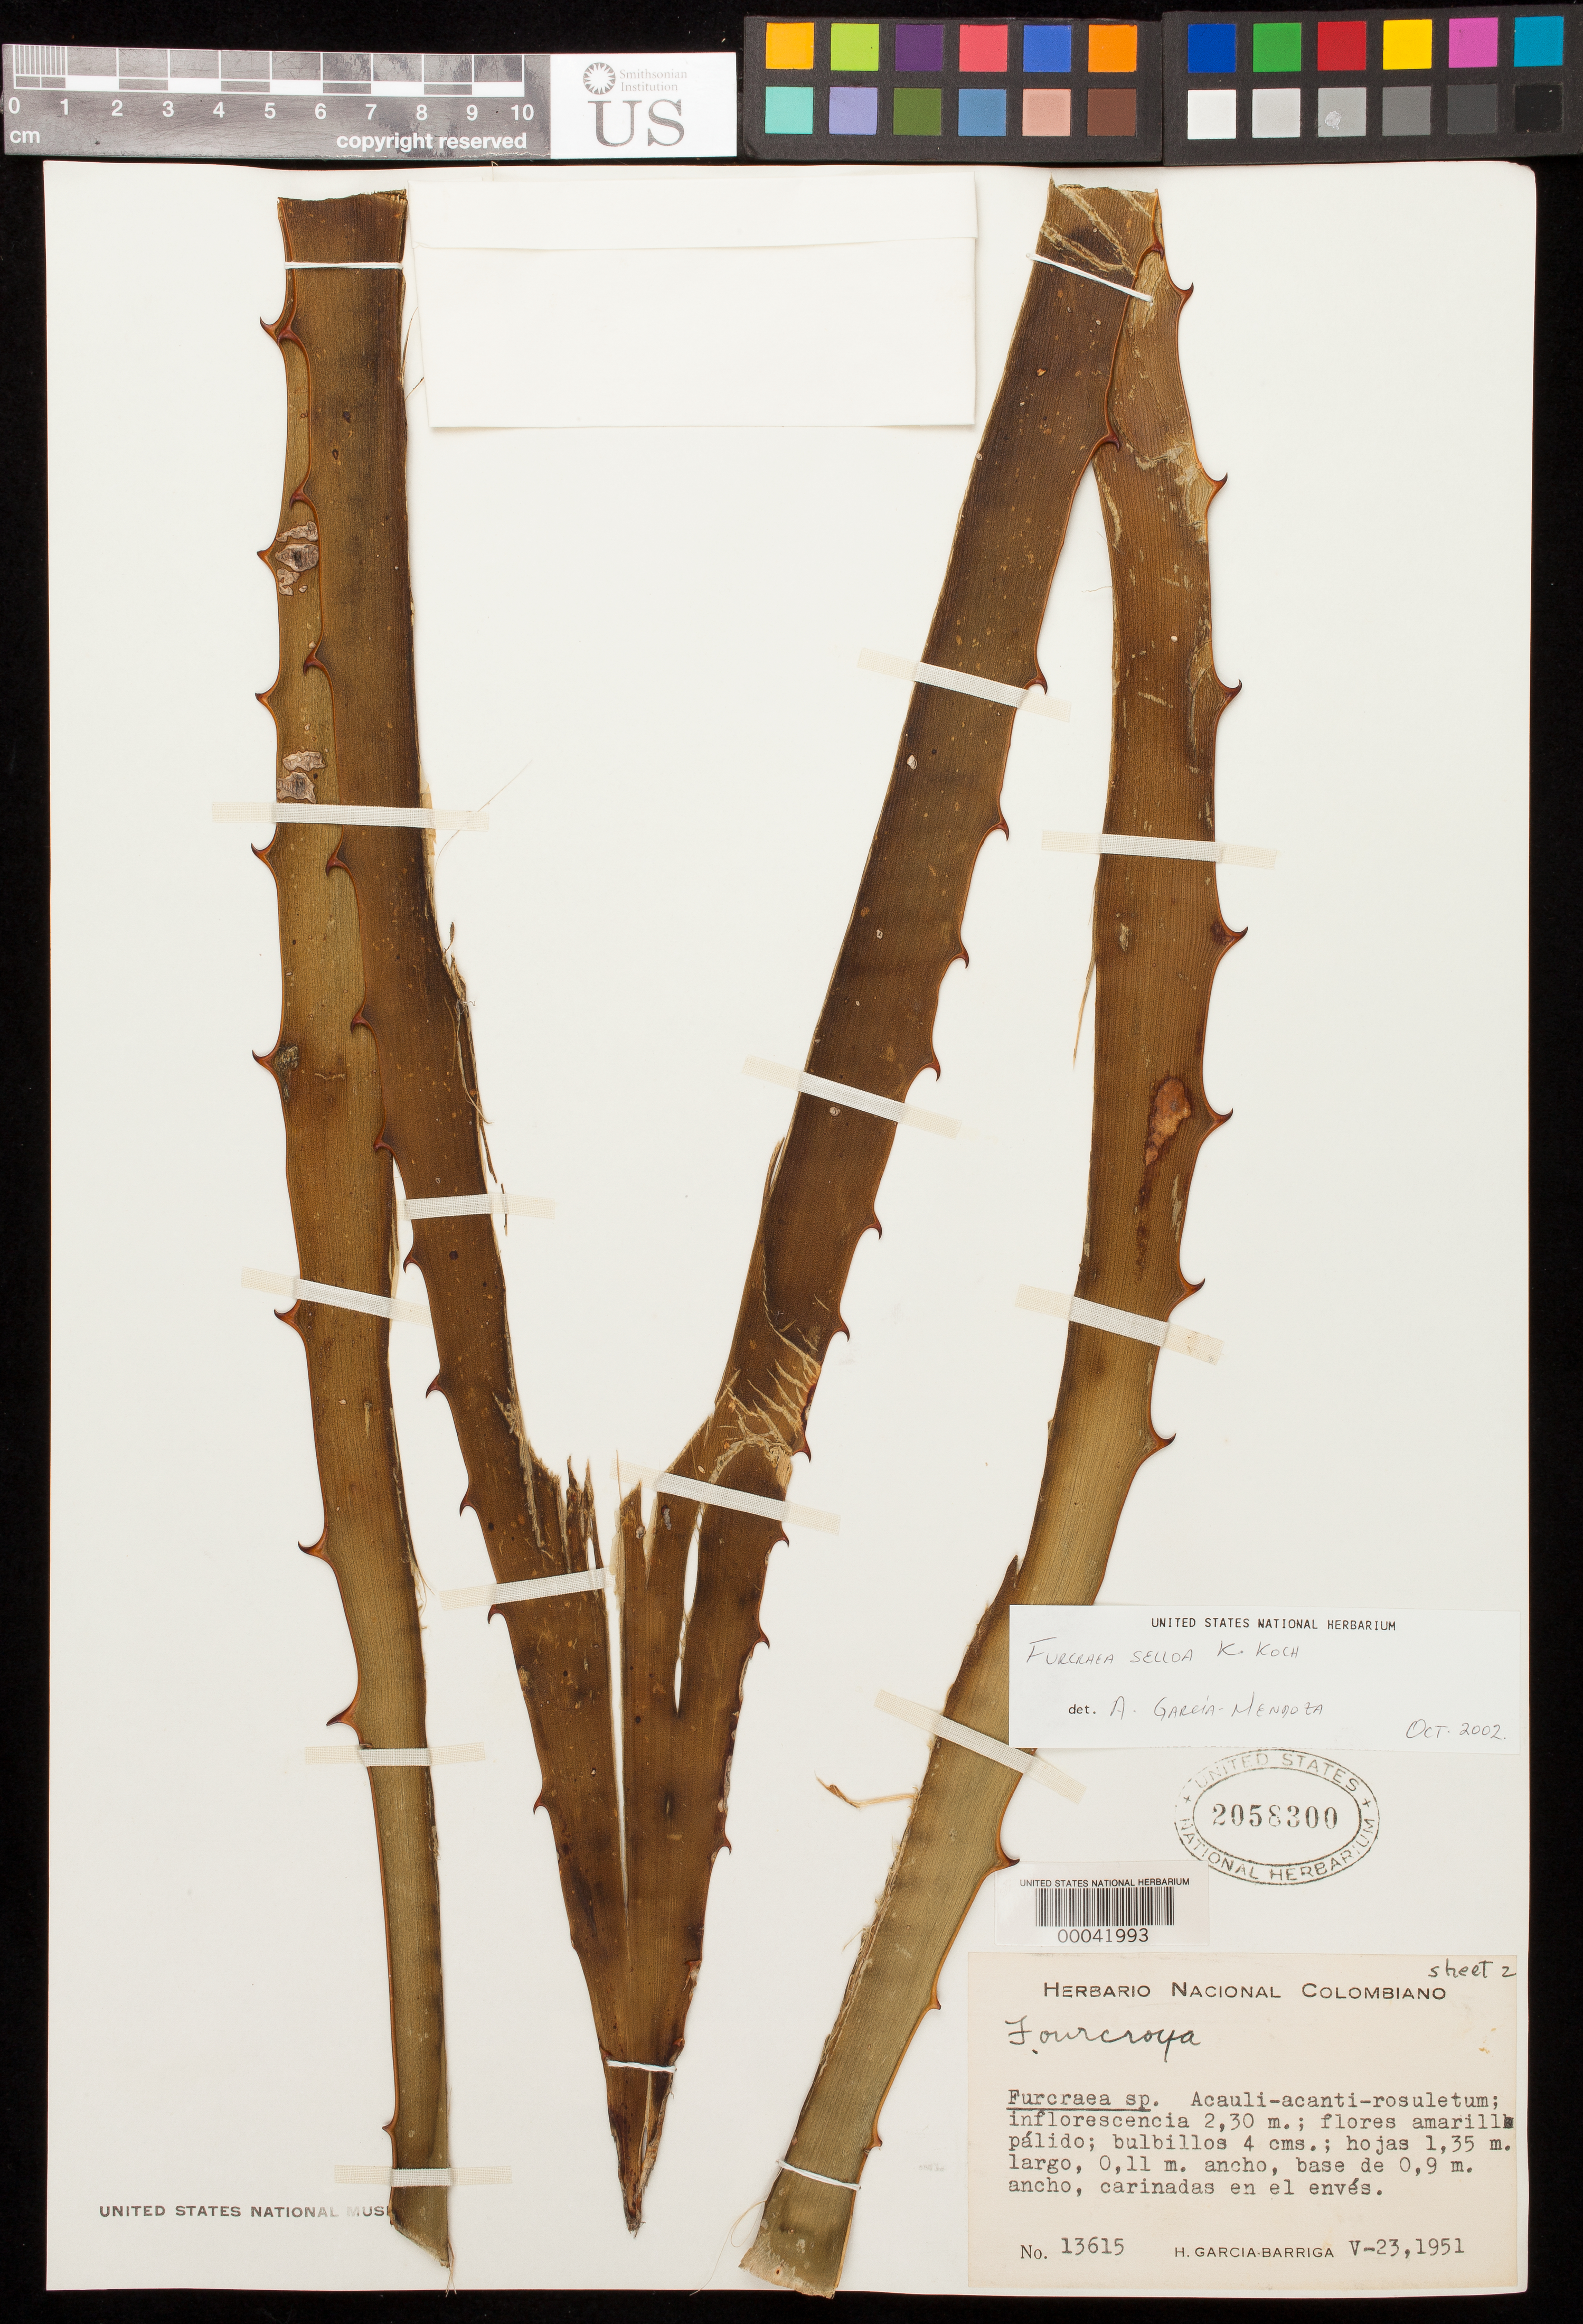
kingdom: Plantae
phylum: Tracheophyta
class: Liliopsida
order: Asparagales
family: Asparagaceae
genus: Furcraea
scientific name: Furcraea selloa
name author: K. Koch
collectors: H. García Barriga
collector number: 13615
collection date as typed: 23 May 1951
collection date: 1951-05-23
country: Colombia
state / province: Cundinamarca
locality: Cordillera Oriental, S slopes, Paramo de Chescas, fountain of Rio Bogota, above Villapinzon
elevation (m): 3000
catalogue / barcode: US 2058300